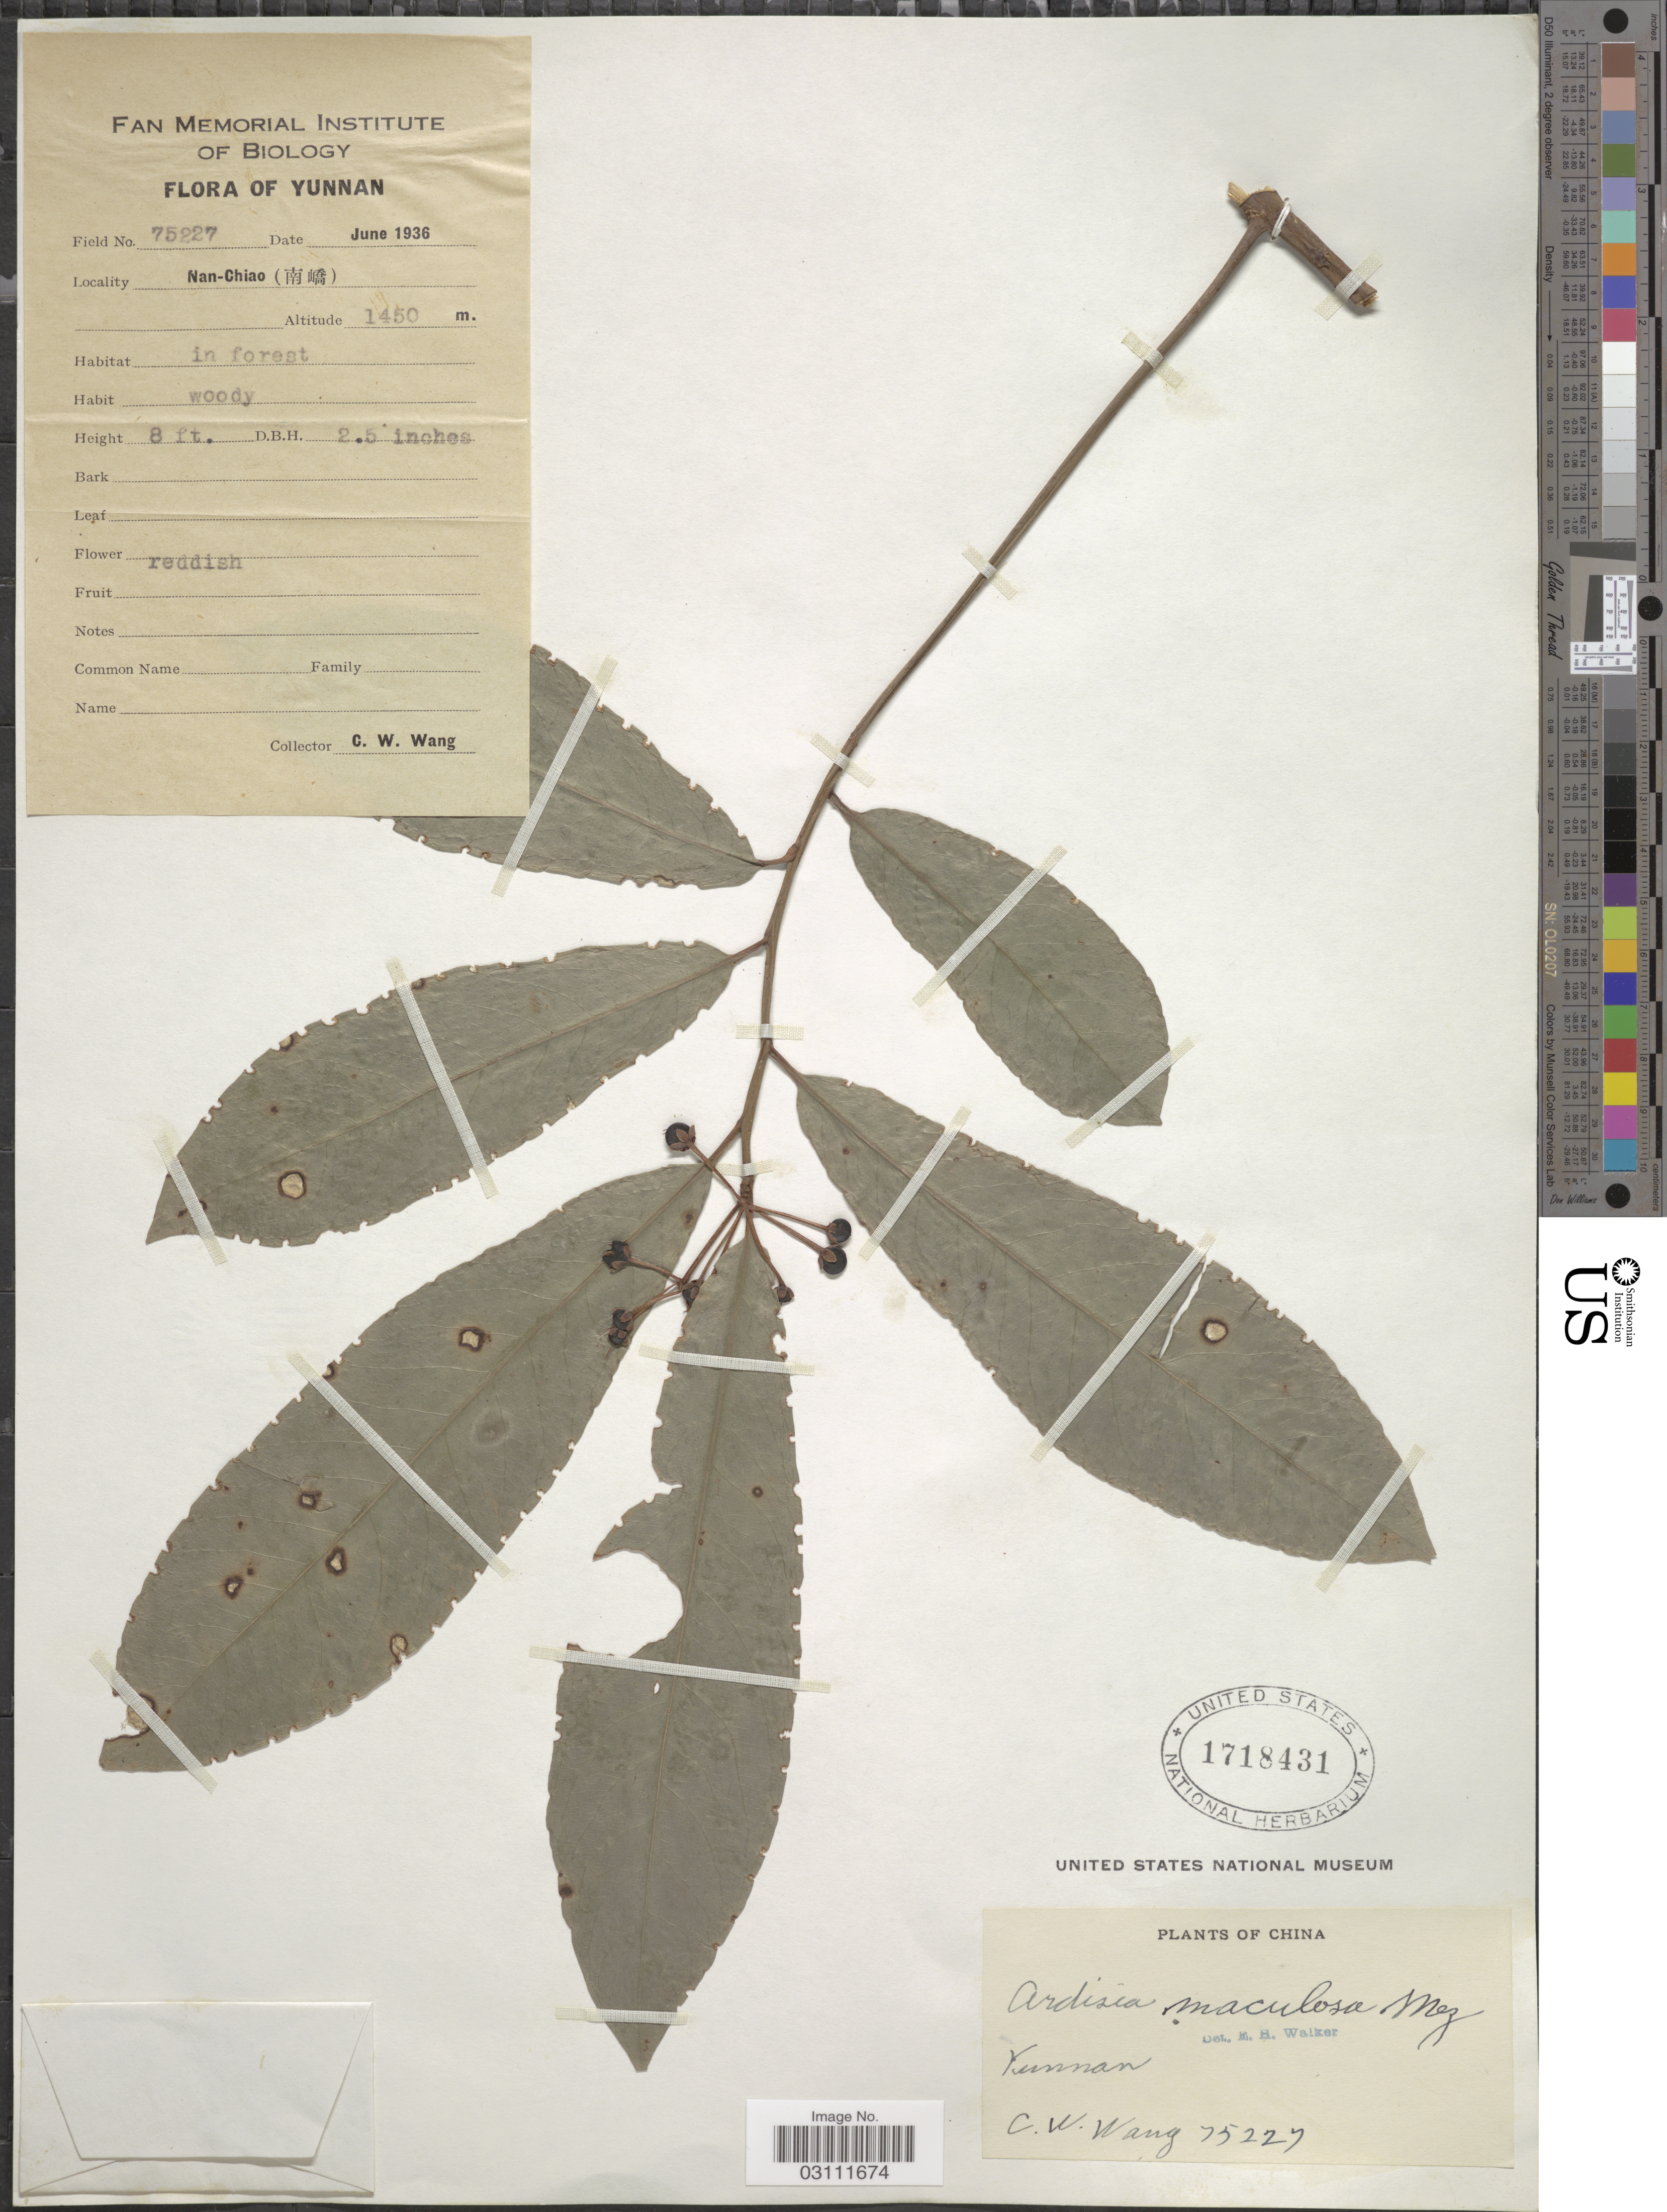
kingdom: Plantae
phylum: Tracheophyta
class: Magnoliopsida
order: Ericales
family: Primulaceae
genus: Ardisia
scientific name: Ardisia maculosa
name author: Mez in Engl.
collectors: C. W. Wang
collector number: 75227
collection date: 1936-06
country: China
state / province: Yunnan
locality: Nan-Chiao.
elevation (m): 1450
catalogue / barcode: US 1718431